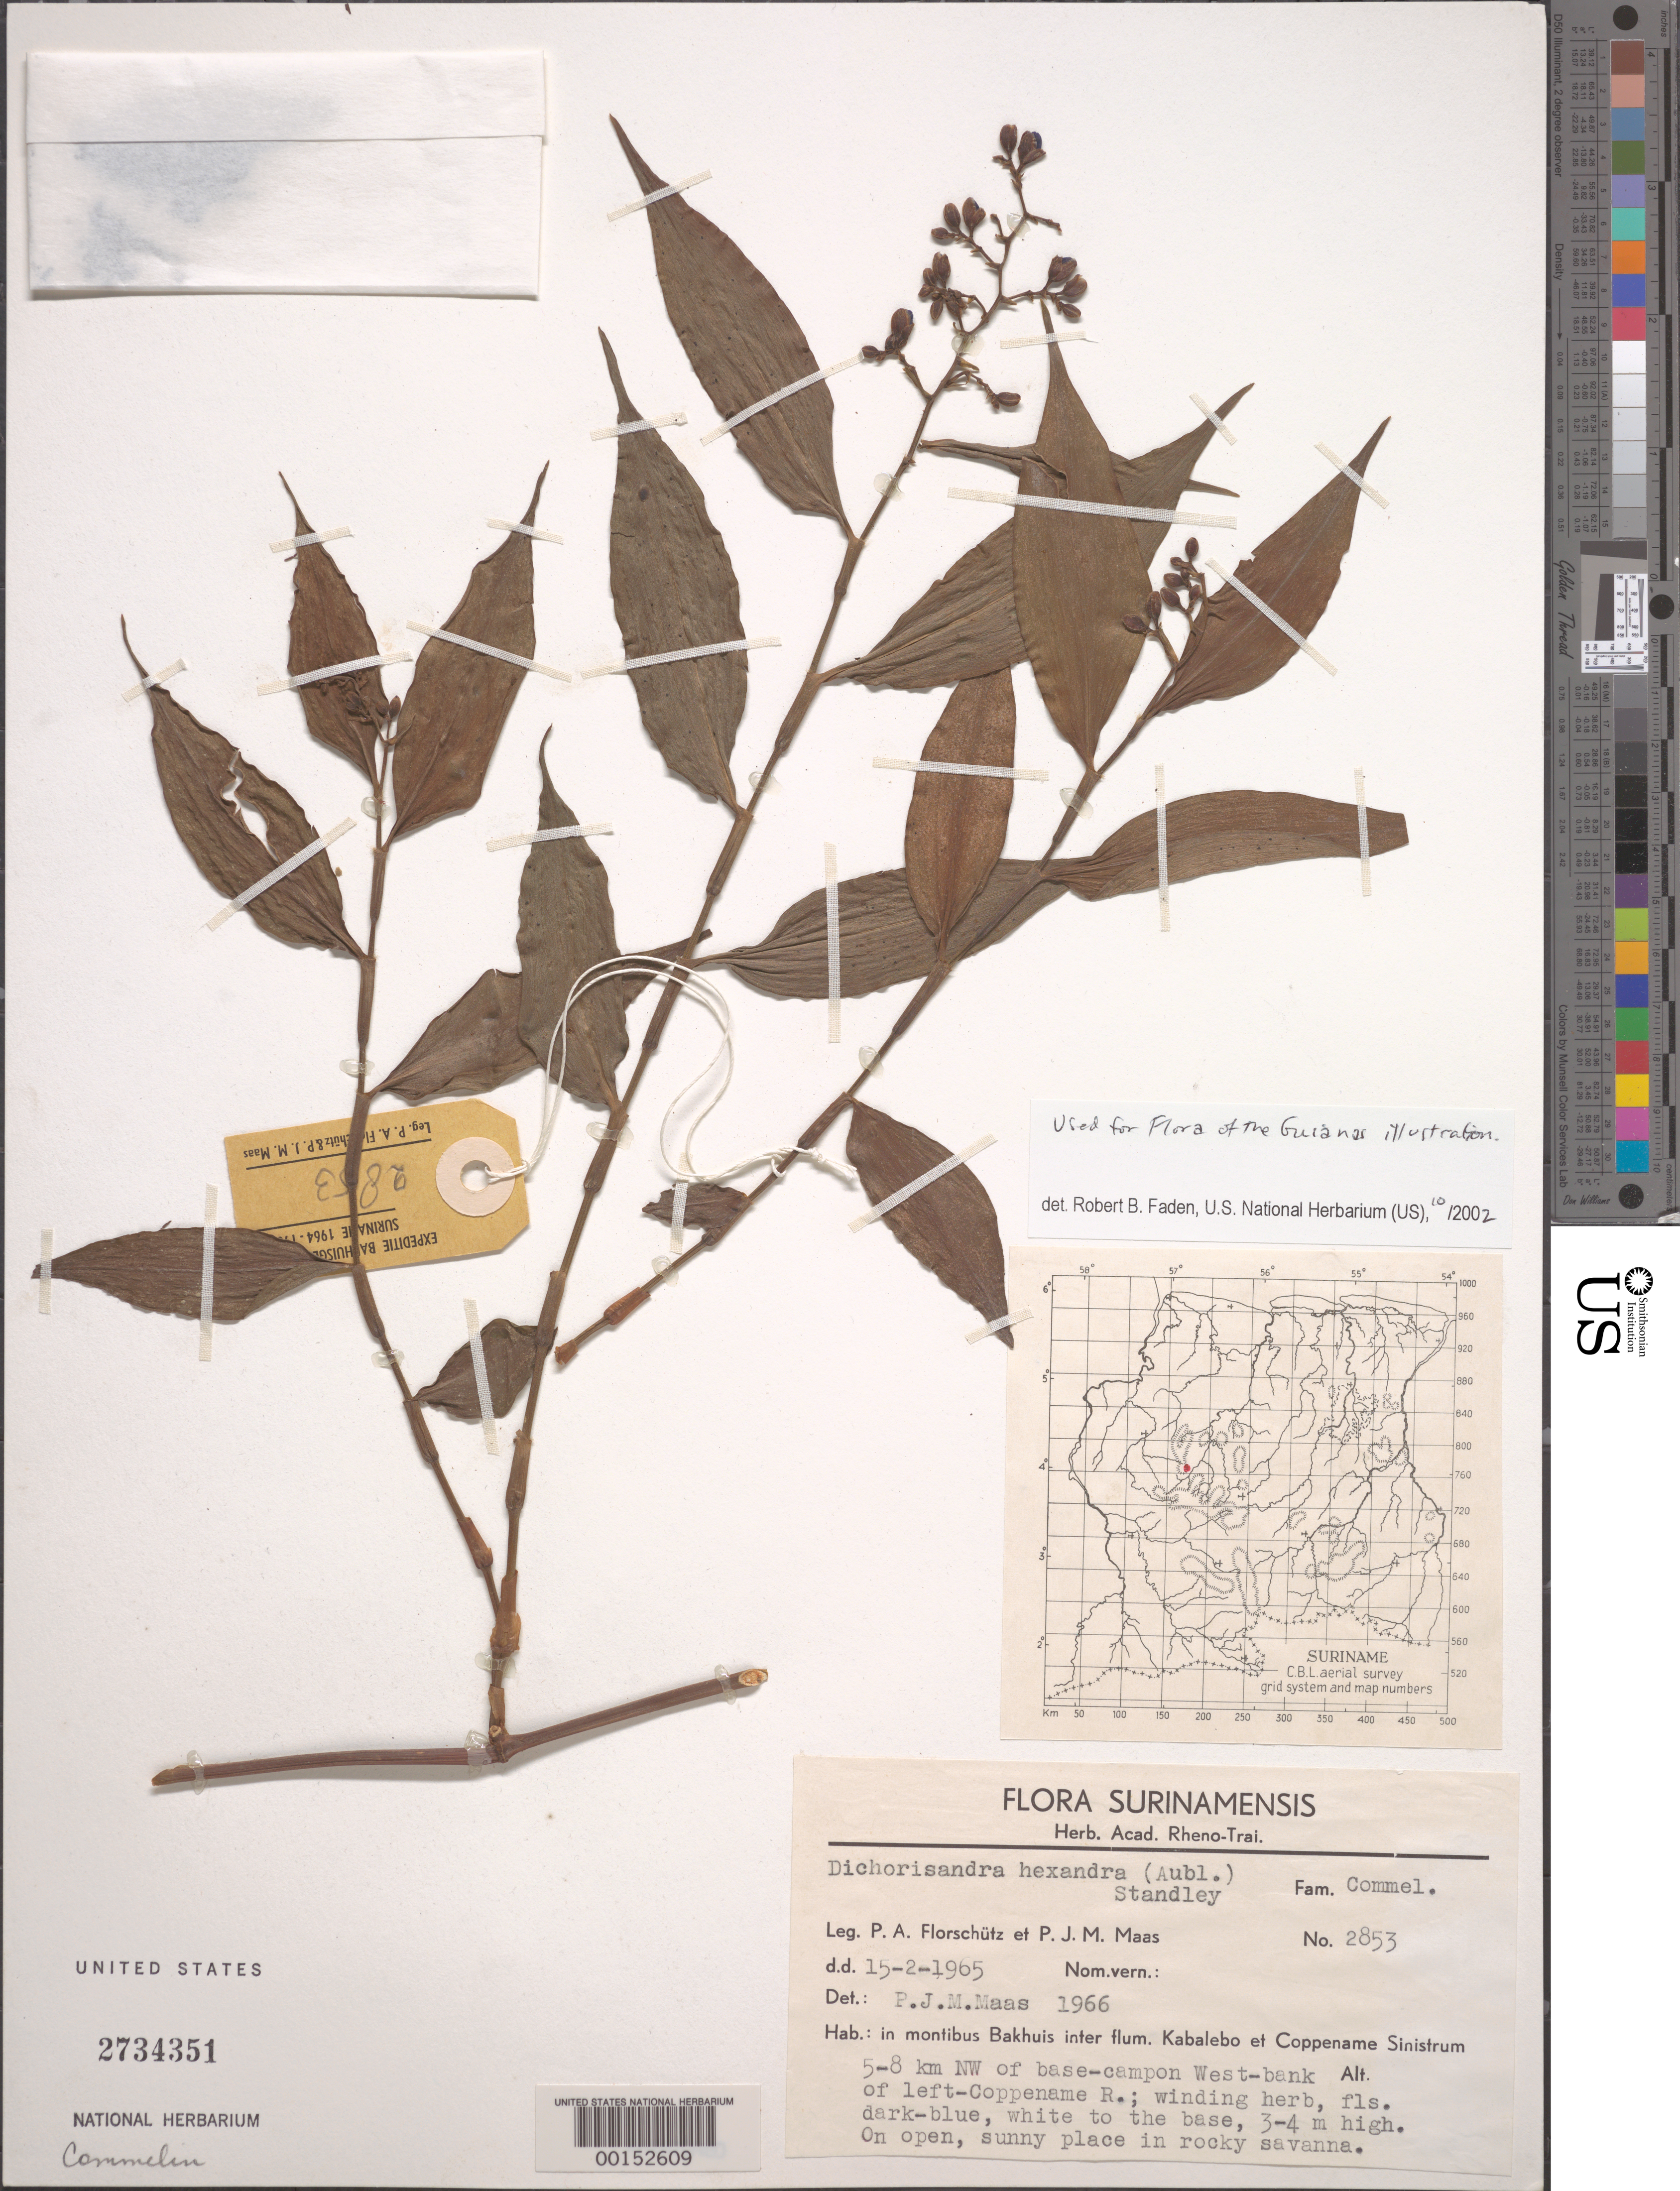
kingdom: Plantae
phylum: Tracheophyta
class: Liliopsida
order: Commelinales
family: Commelinaceae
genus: Dichorisandra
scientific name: Dichorisandra hexandra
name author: (Aubl.) Standl.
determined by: Maas, Paul J. M.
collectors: P. Florschütz & P. Maas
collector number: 2853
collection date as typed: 15 Feb 1965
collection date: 1965-02-15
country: Suriname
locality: Bakuis mountain, coppename river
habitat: Open, sunny area of rocky savanna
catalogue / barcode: US 2734351